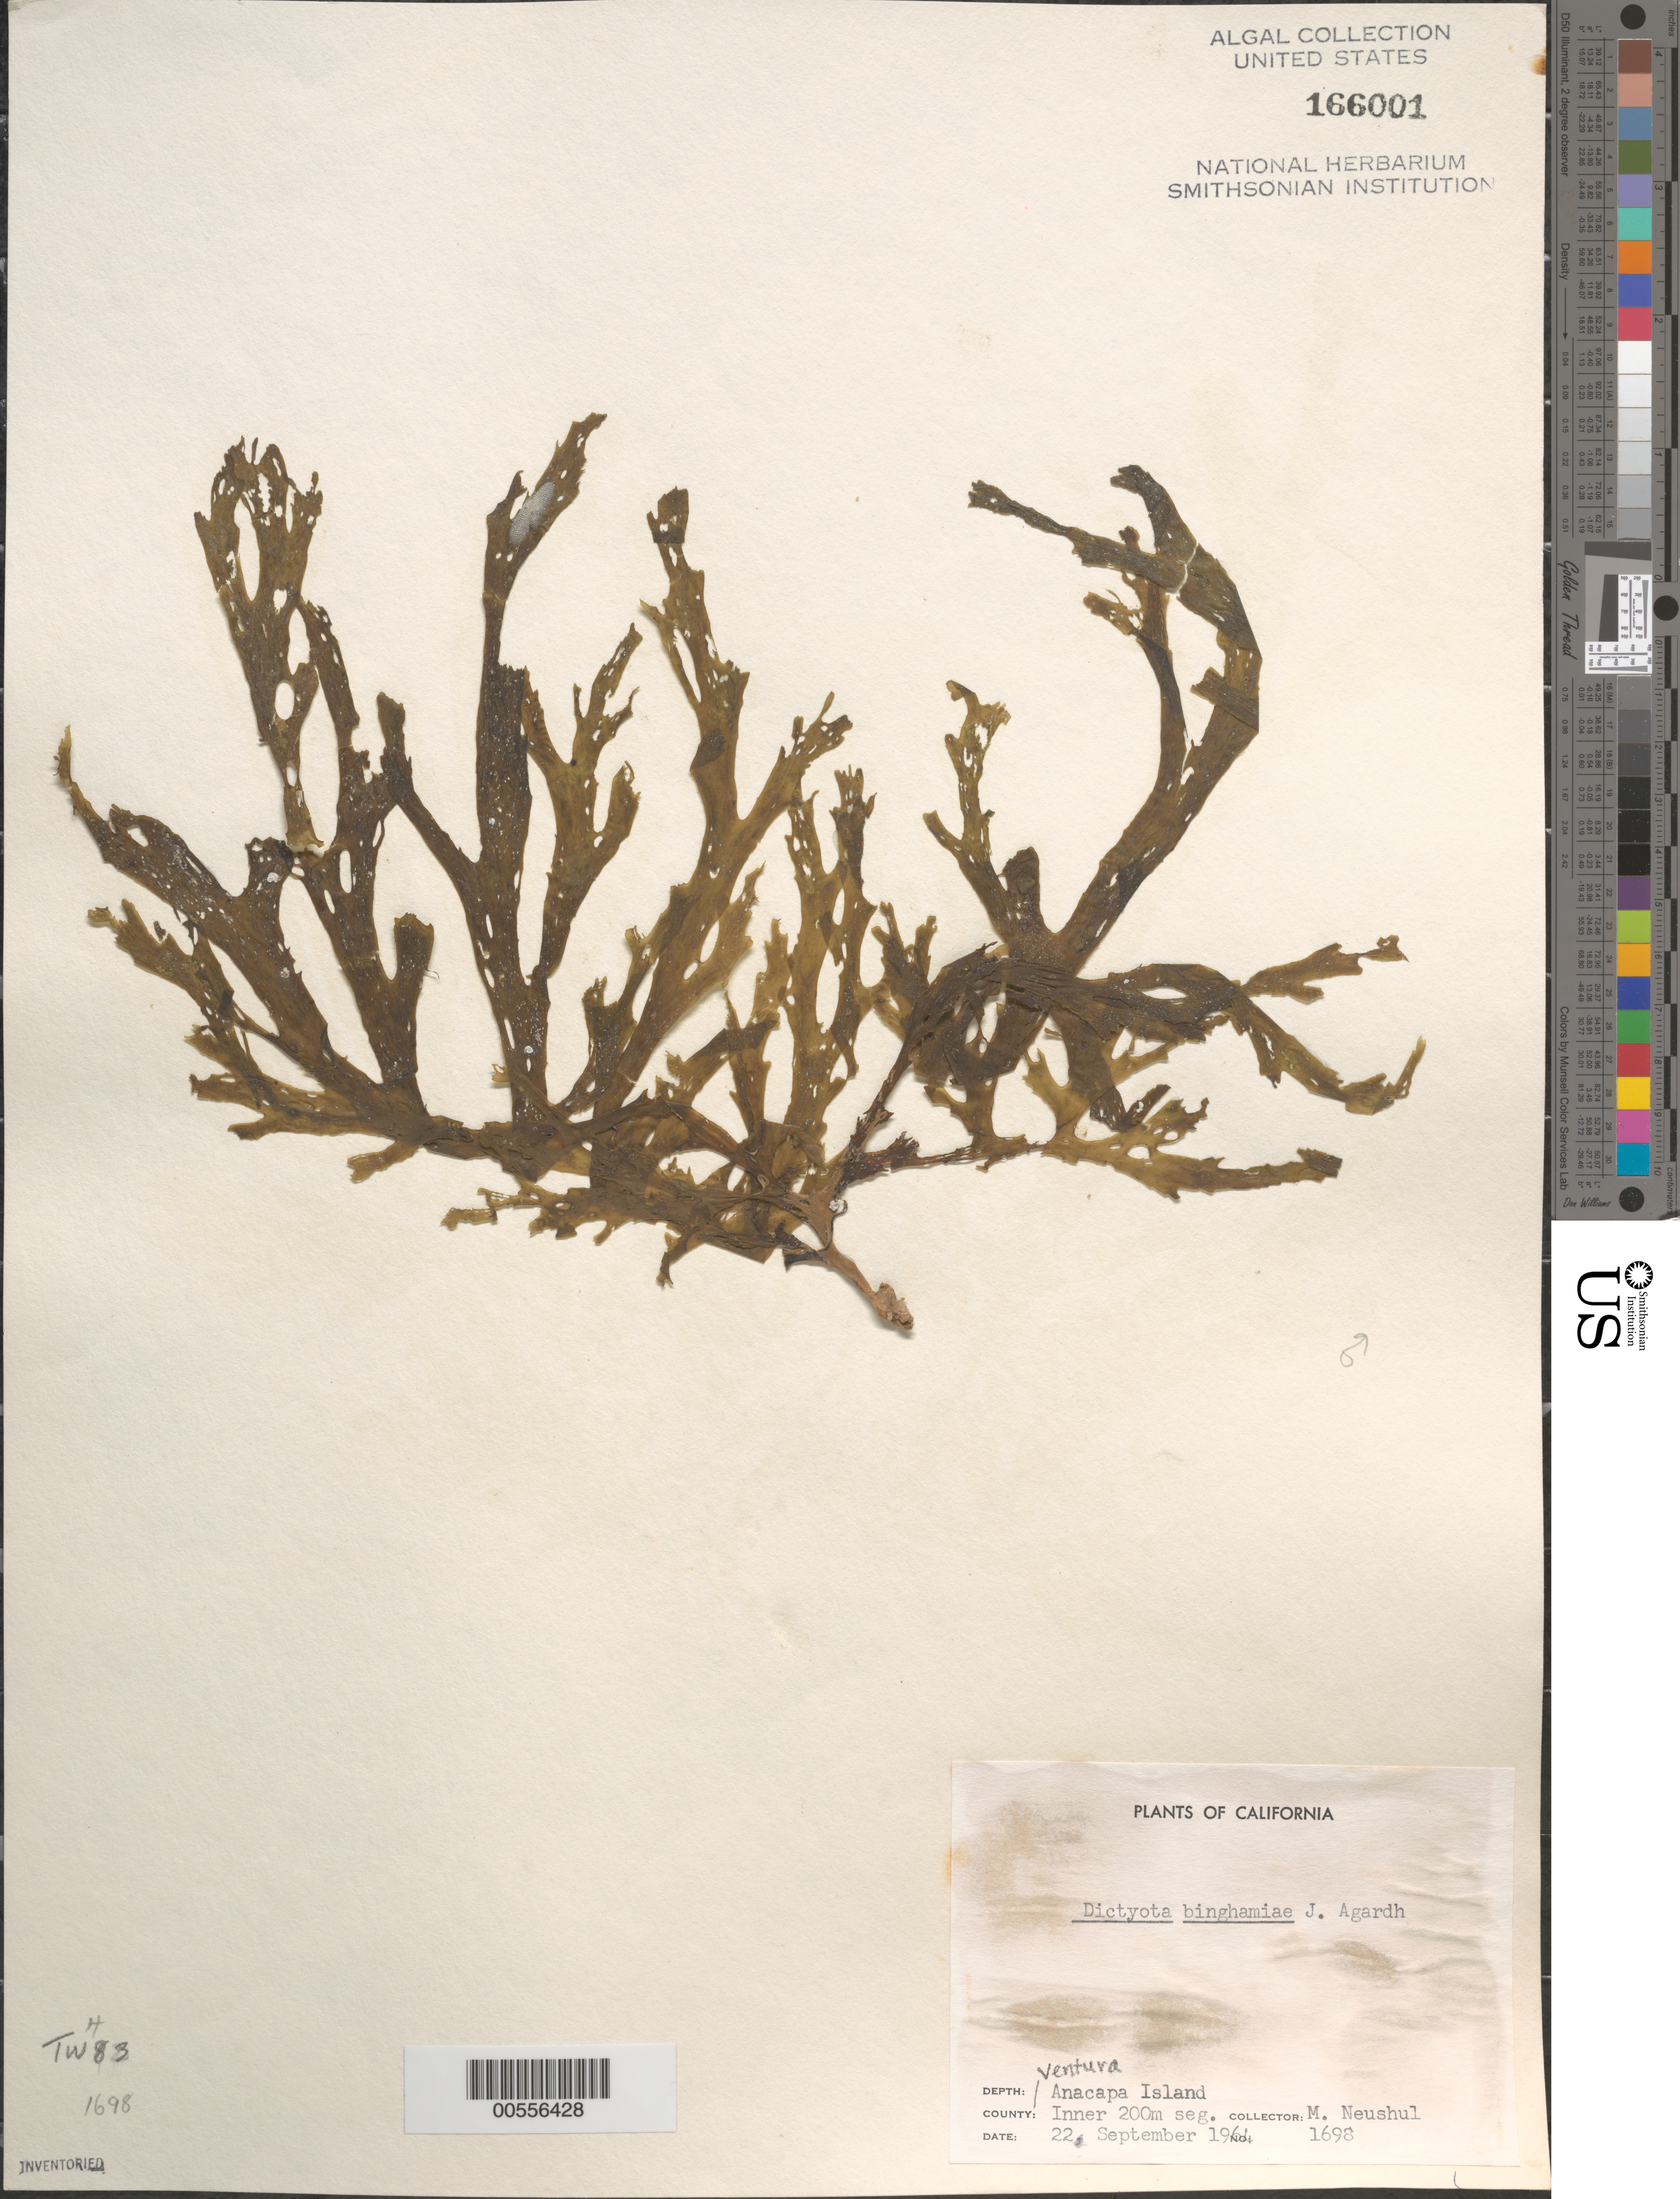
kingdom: Chromista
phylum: Ochrophyta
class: Phaeophyceae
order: Dictyotales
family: Dictyotaceae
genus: Dictyota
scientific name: Dictyota binghamiae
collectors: M. Neushul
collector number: Neushul 1698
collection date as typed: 22 Sep 1964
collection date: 1964-09-22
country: United States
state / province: California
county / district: Ventura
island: Anacapa Island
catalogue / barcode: US 166001